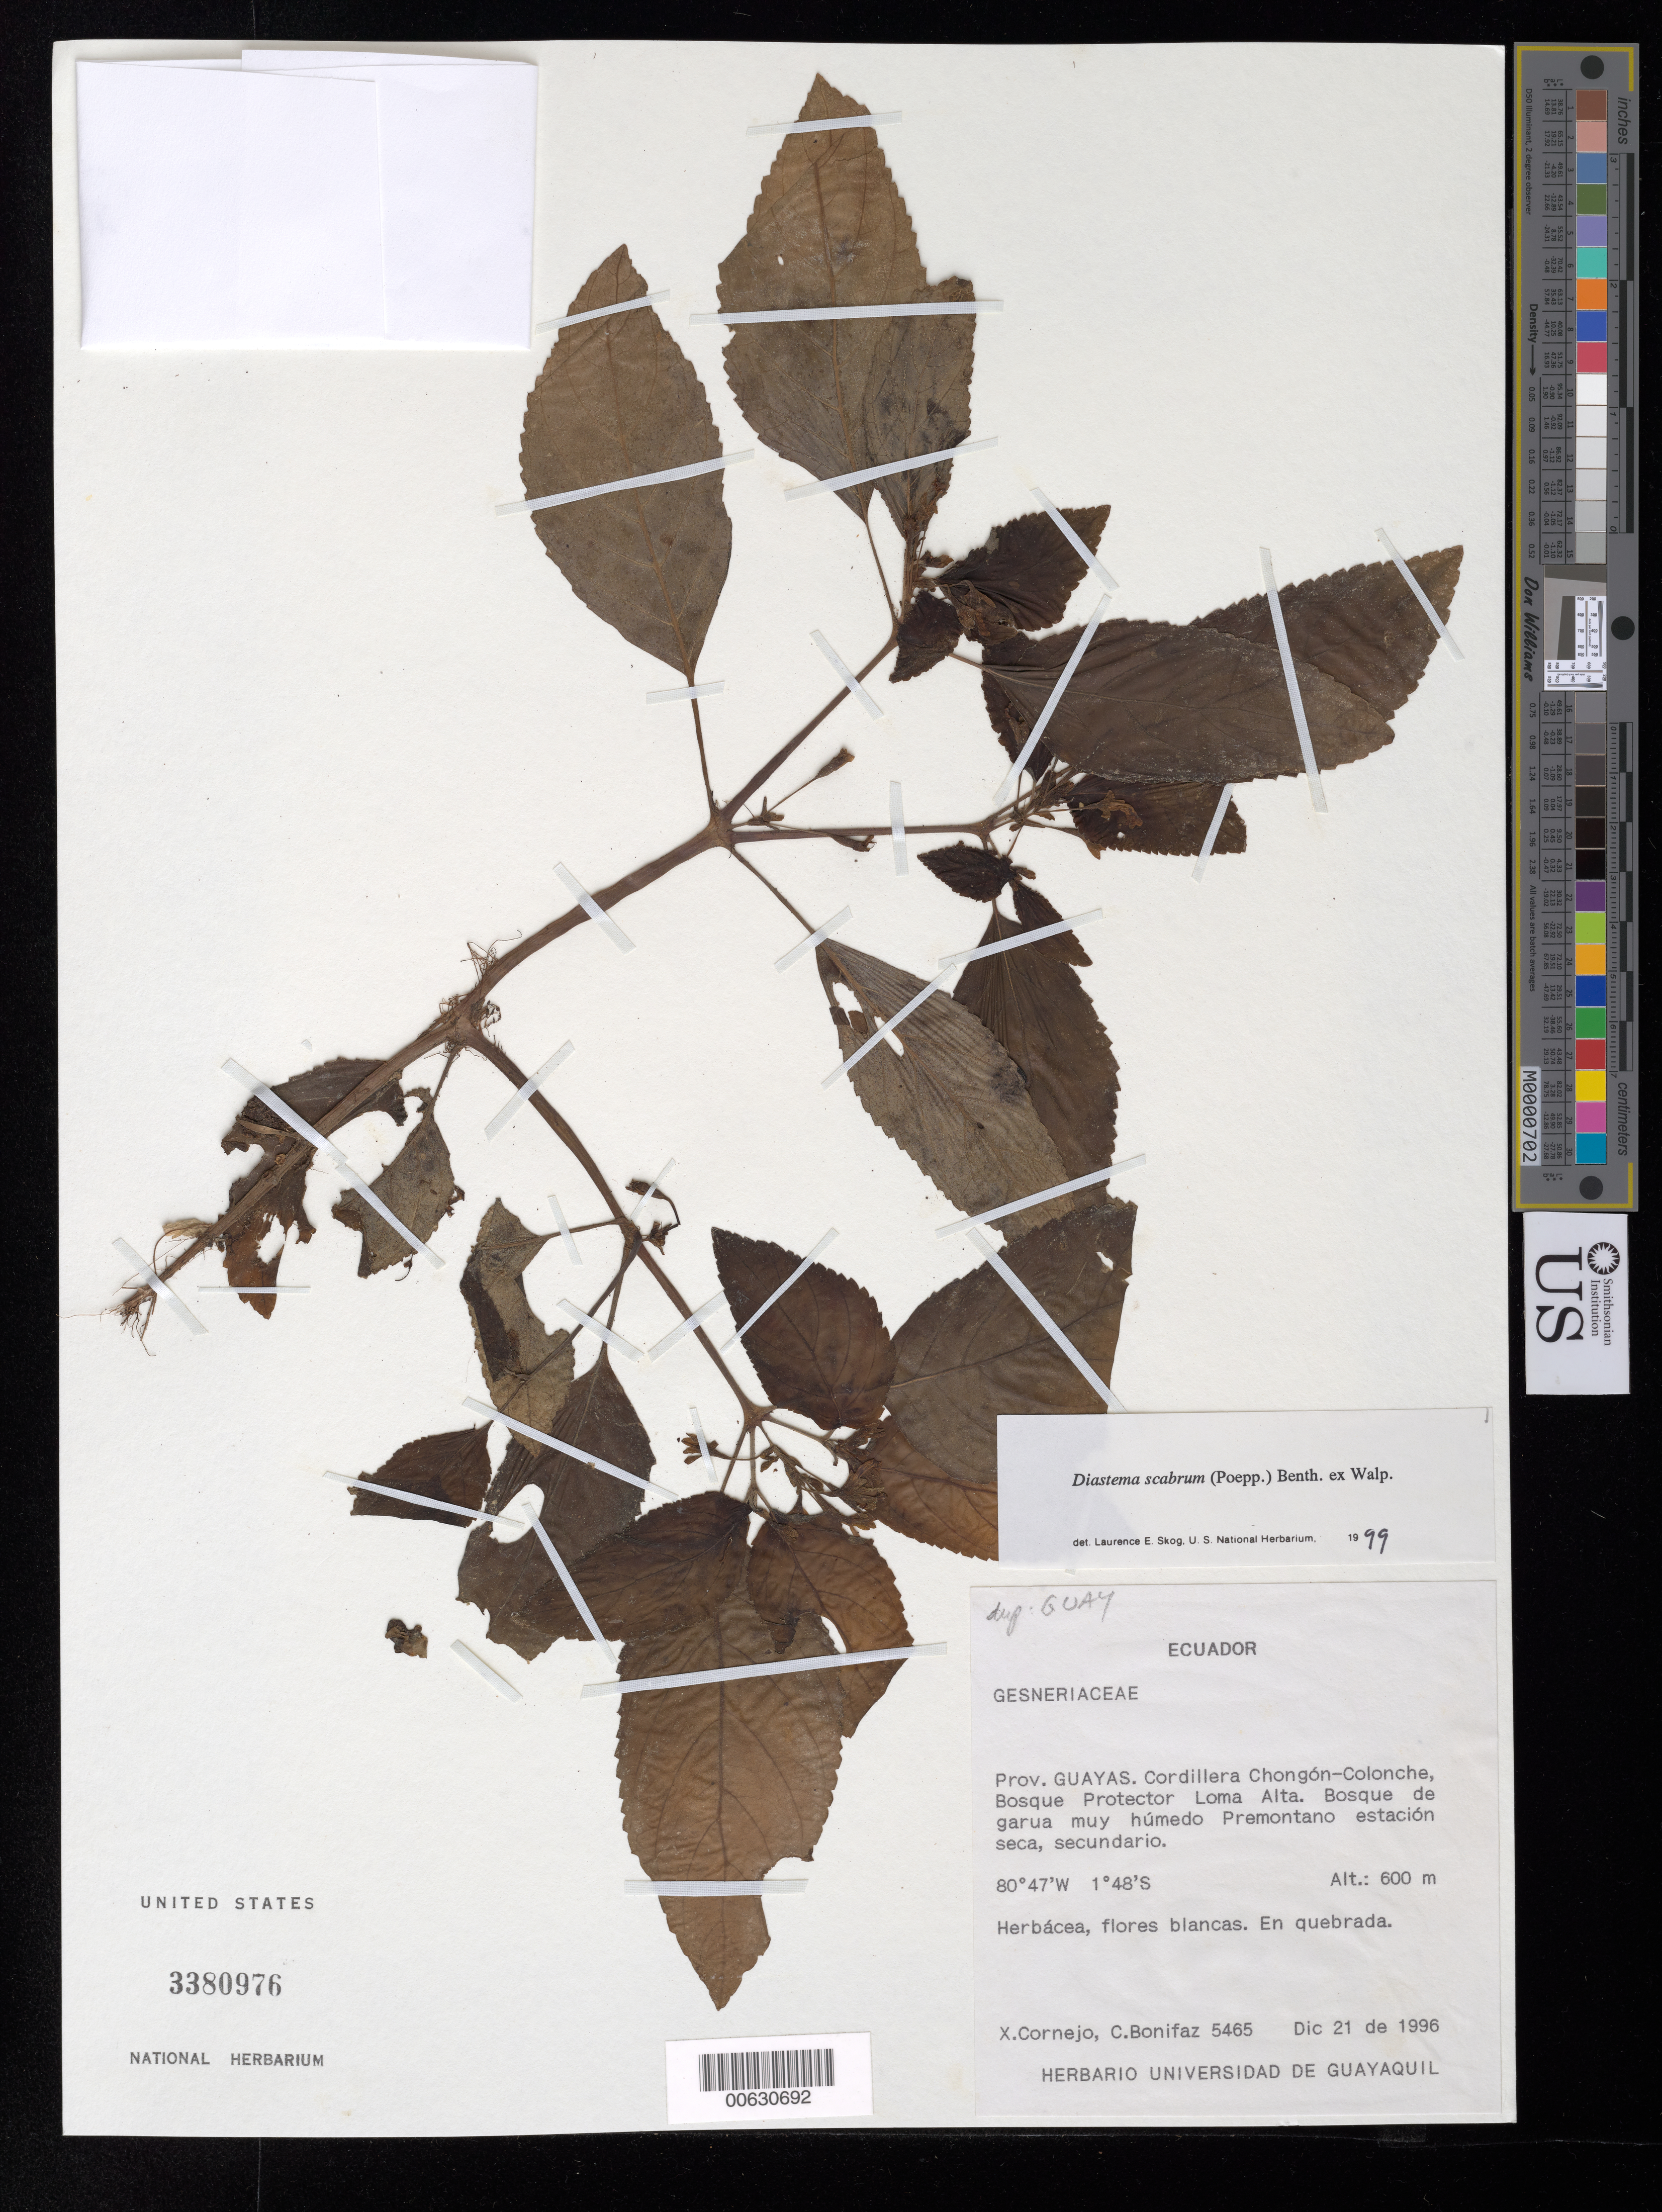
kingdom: Plantae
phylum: Tracheophyta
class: Magnoliopsida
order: Lamiales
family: Gesneriaceae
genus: Diastema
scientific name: Diastema scabrum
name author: (Poepp.) Benth. ex Walp.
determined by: Skog, Laurence E.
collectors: X. F. Cornejo & C. Bonifaz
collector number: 5465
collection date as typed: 21 Dec 1996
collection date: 1996-12-21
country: Ecuador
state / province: Guayas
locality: Cordillera Chongón-Colonche, Bosque Protector Loma Alta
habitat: Bosque de garúa muy húmedo premontano estacón seca, secundario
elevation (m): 600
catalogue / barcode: US 3380976